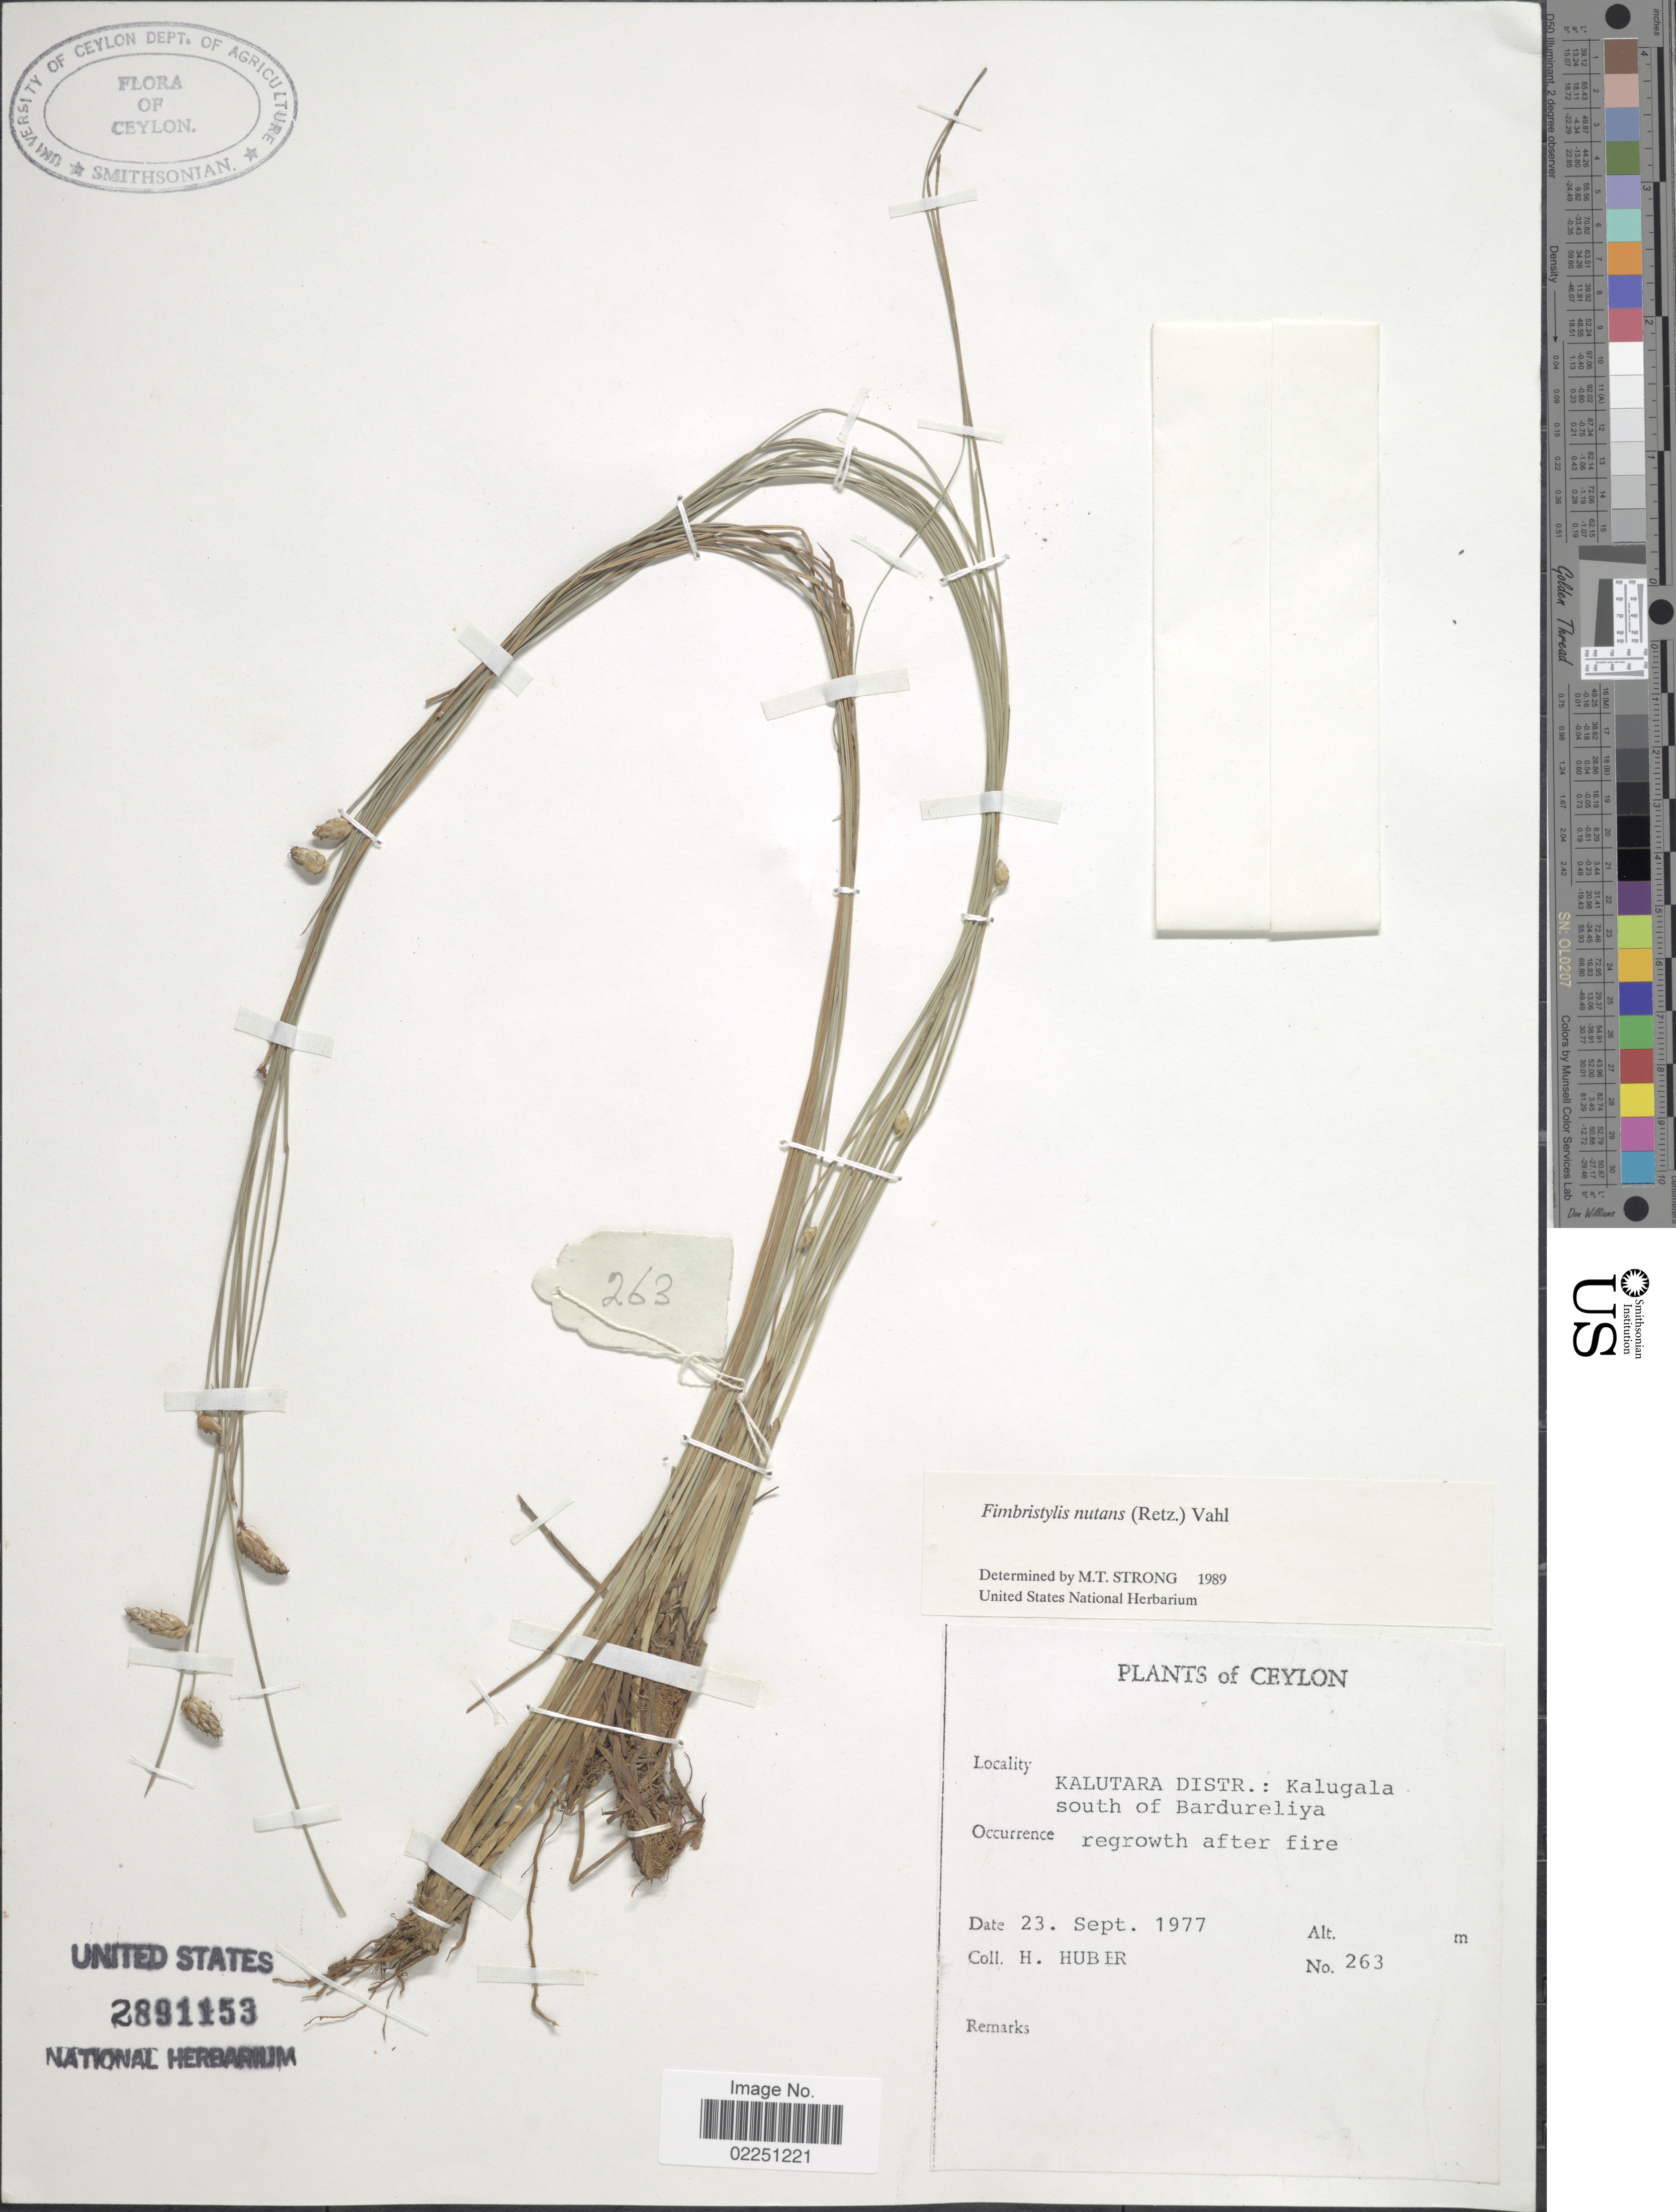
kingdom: Plantae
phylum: Tracheophyta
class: Liliopsida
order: Poales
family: Cyperaceae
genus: Fimbristylis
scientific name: Fimbristylis nutans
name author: (Retz.) Vahl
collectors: H. Huber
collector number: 263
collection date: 1977-09-23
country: Sri Lanka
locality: Ceylon. Kalutara Distr.: Kalugala south of Bardureliya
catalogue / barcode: US 2891153